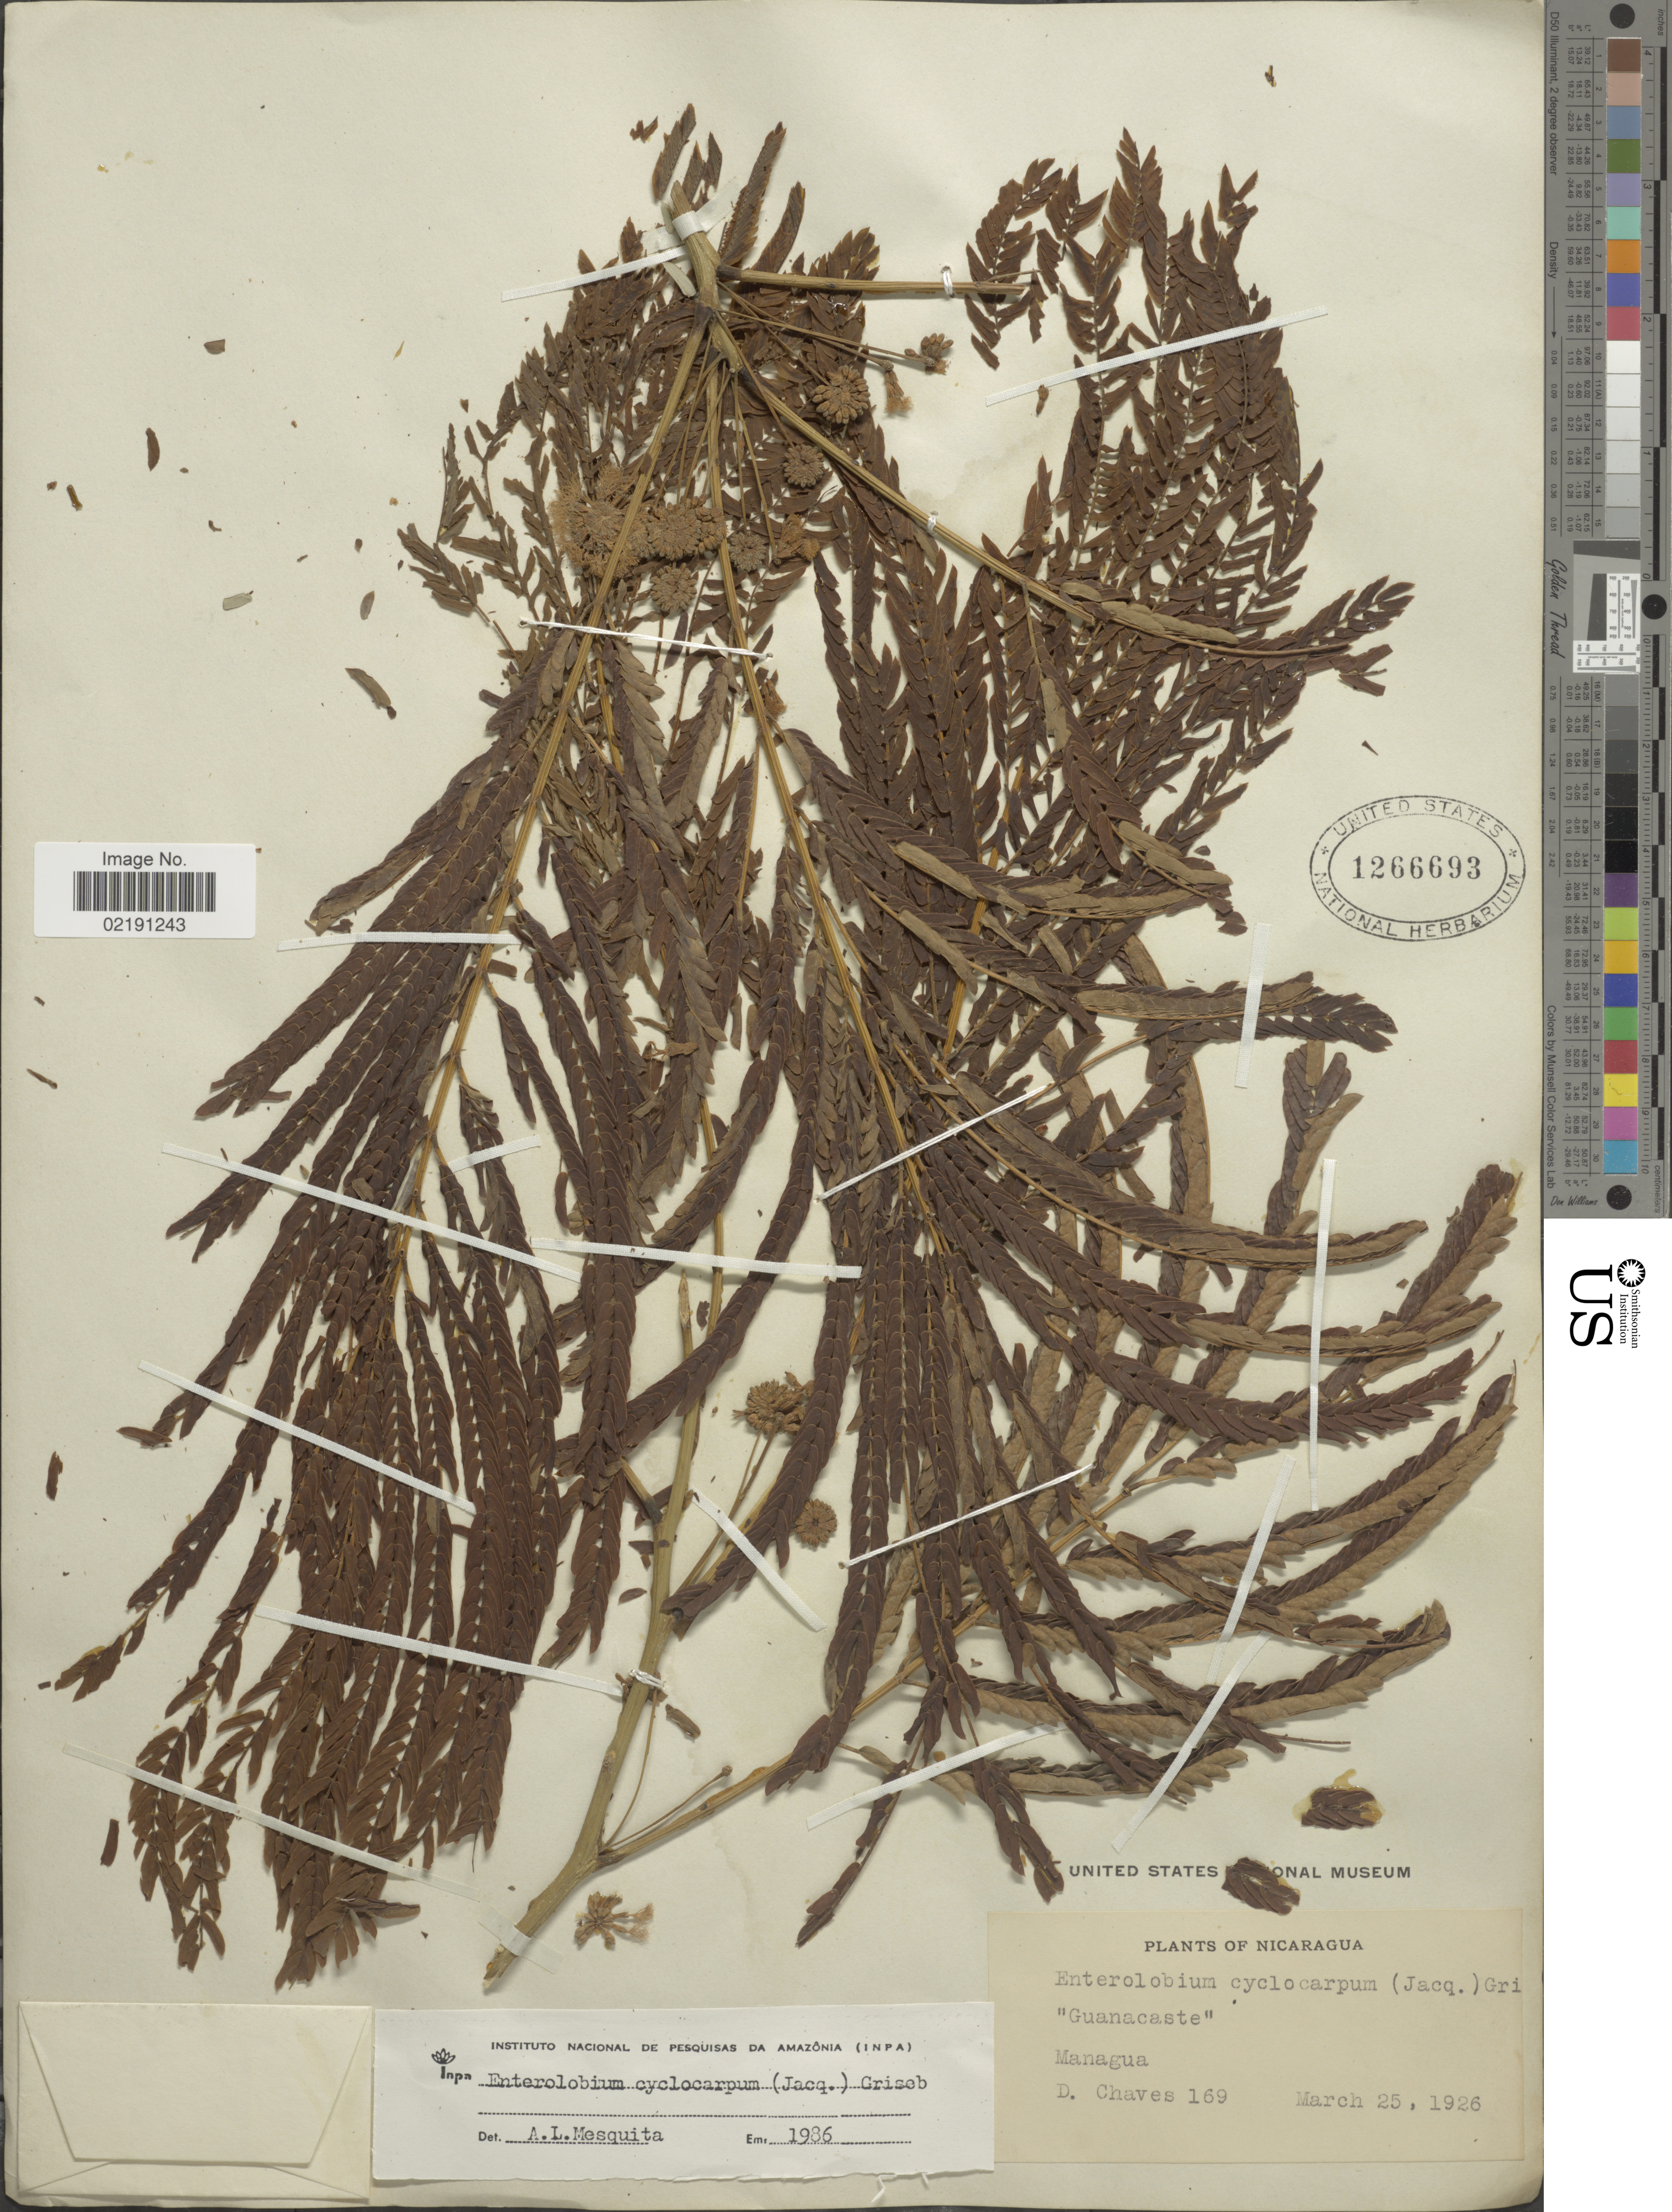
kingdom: Plantae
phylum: Tracheophyta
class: Magnoliopsida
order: Fabales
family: Fabaceae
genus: Enterolobium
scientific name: Enterolobium cyclocarpum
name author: (Jacq.) Griseb.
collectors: D. Chaves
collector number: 169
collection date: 1926-03-25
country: Nicaragua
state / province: Managua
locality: Guanacaste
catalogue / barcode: US 1266693